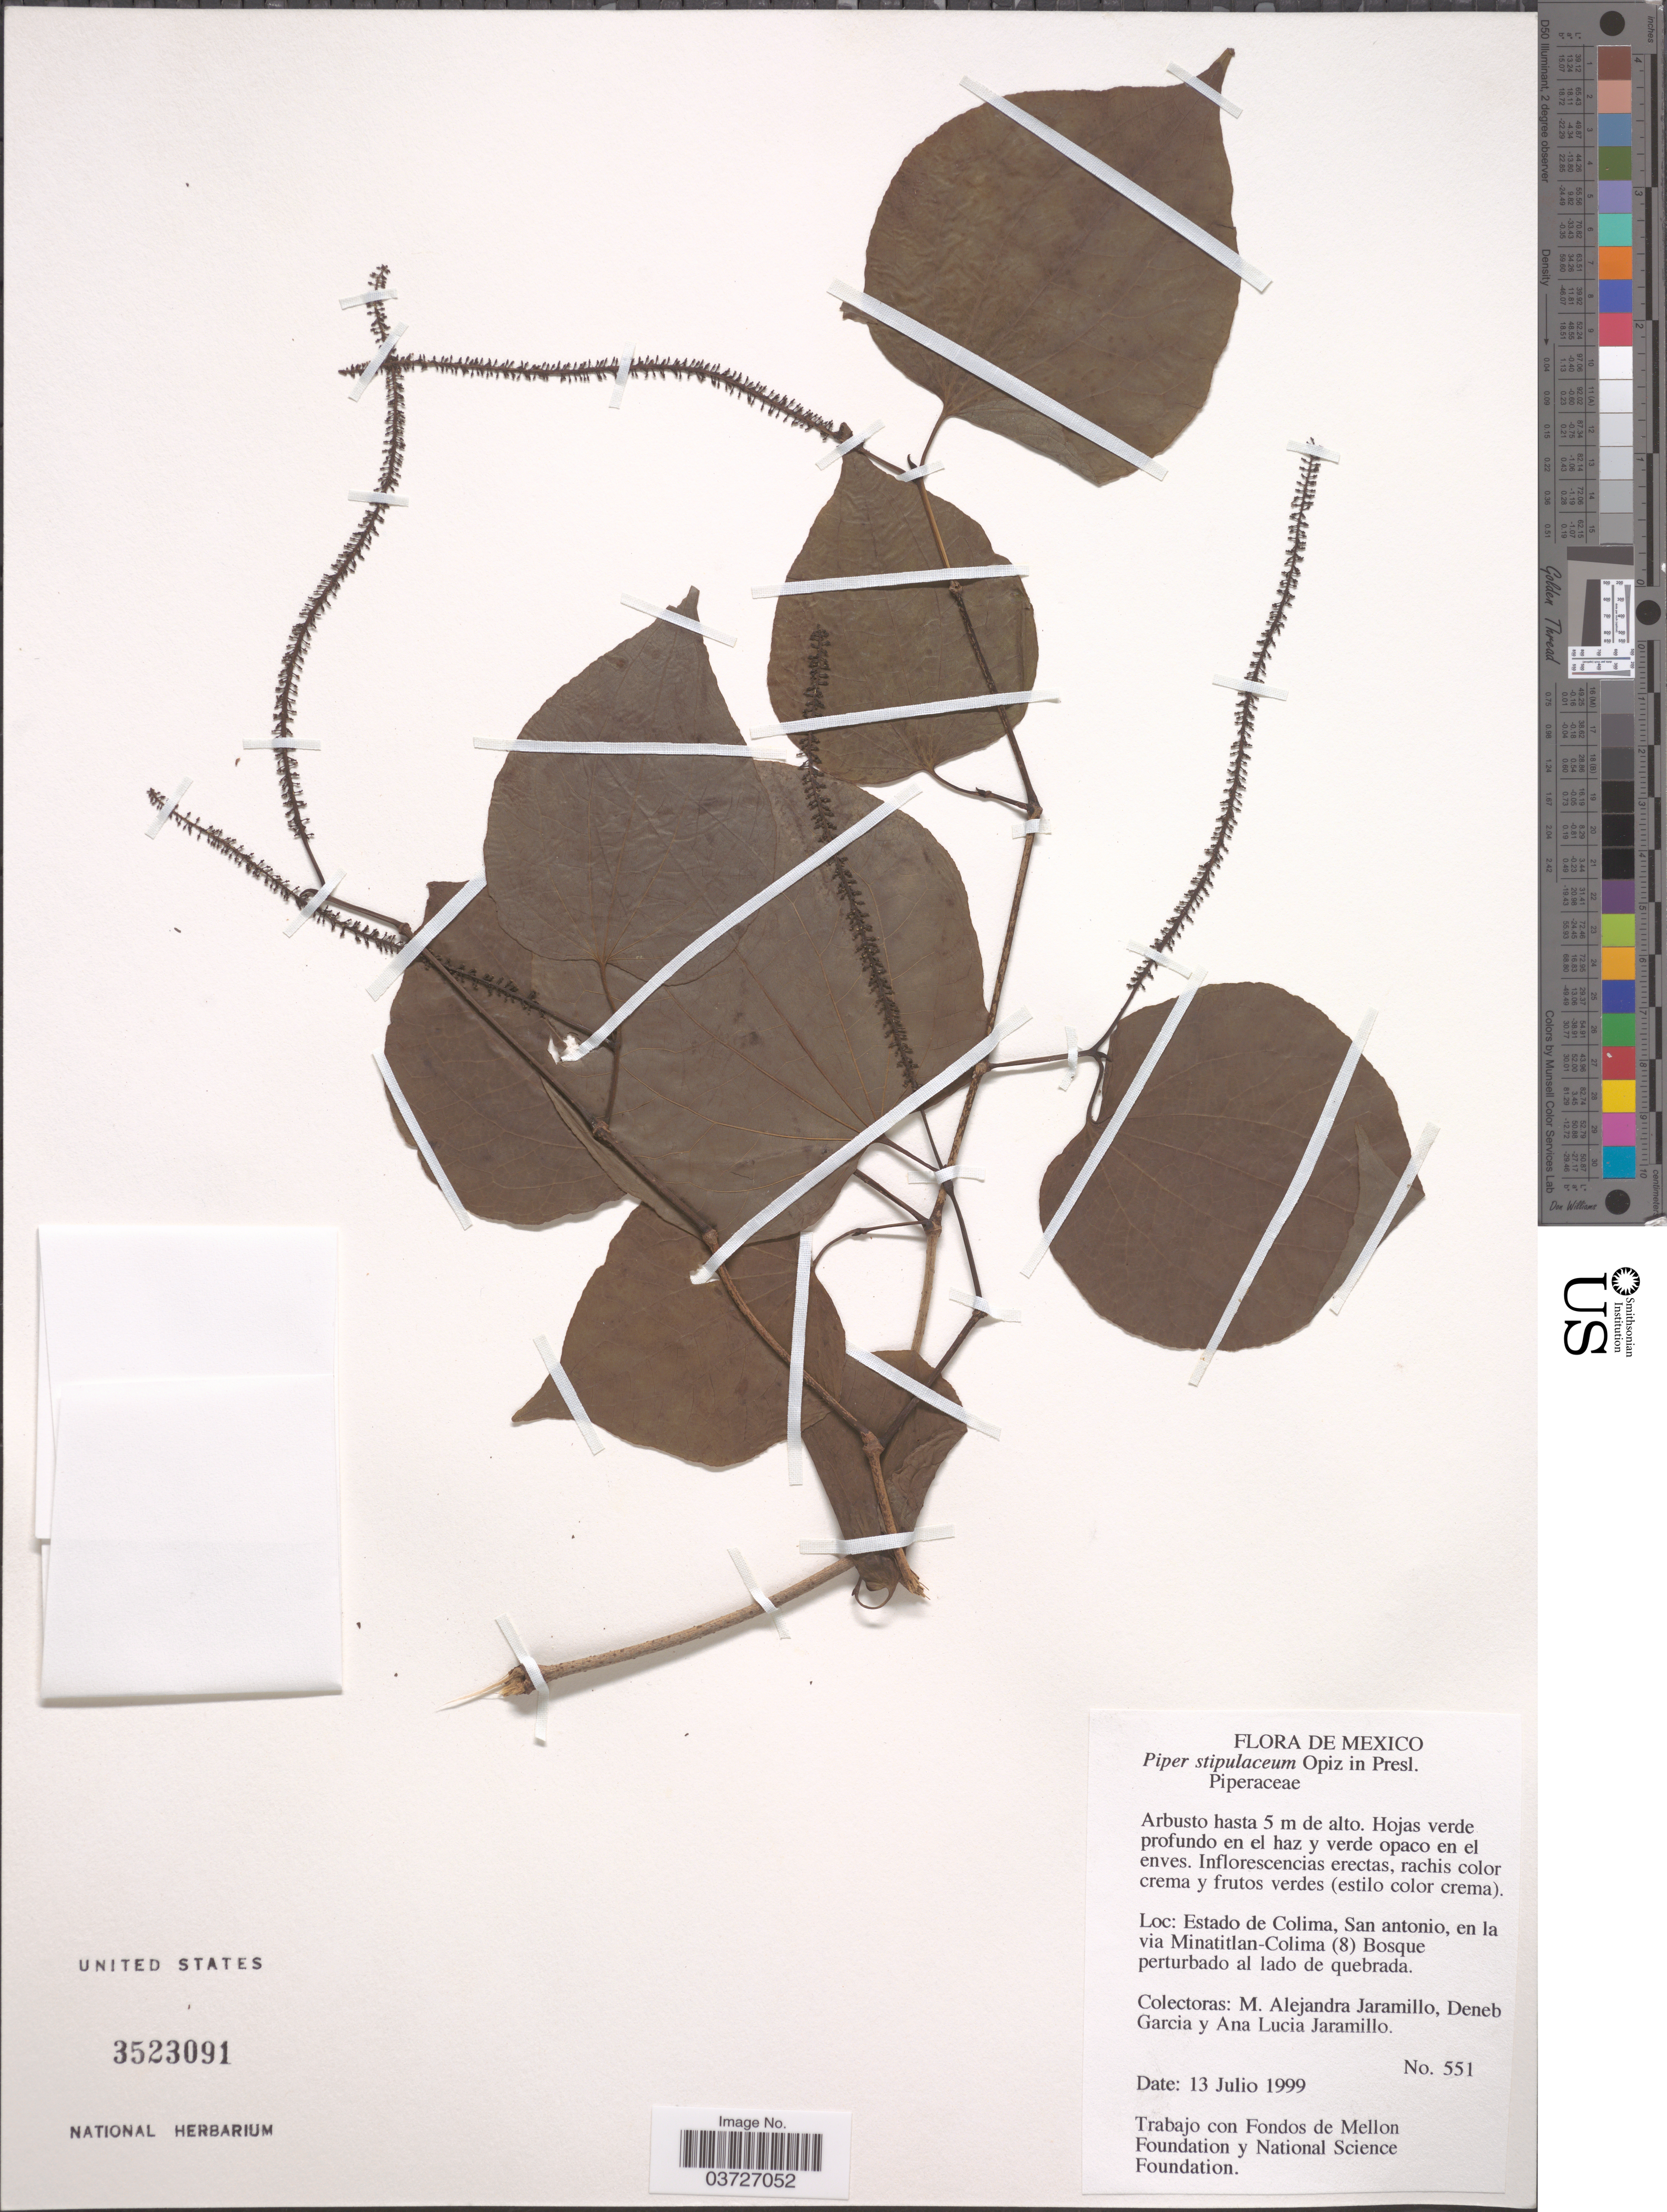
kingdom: Plantae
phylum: Tracheophyta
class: Magnoliopsida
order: Piperales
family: Piperaceae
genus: Piper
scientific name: Piper stipulaceum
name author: Opiz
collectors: M. A. Jaramillo, D. Garcia & A. Jaramillo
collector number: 551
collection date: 1999-07-13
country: Mexico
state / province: Colima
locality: San antonio, en la via Minatitlan-Colima (8).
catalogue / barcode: US 3523091